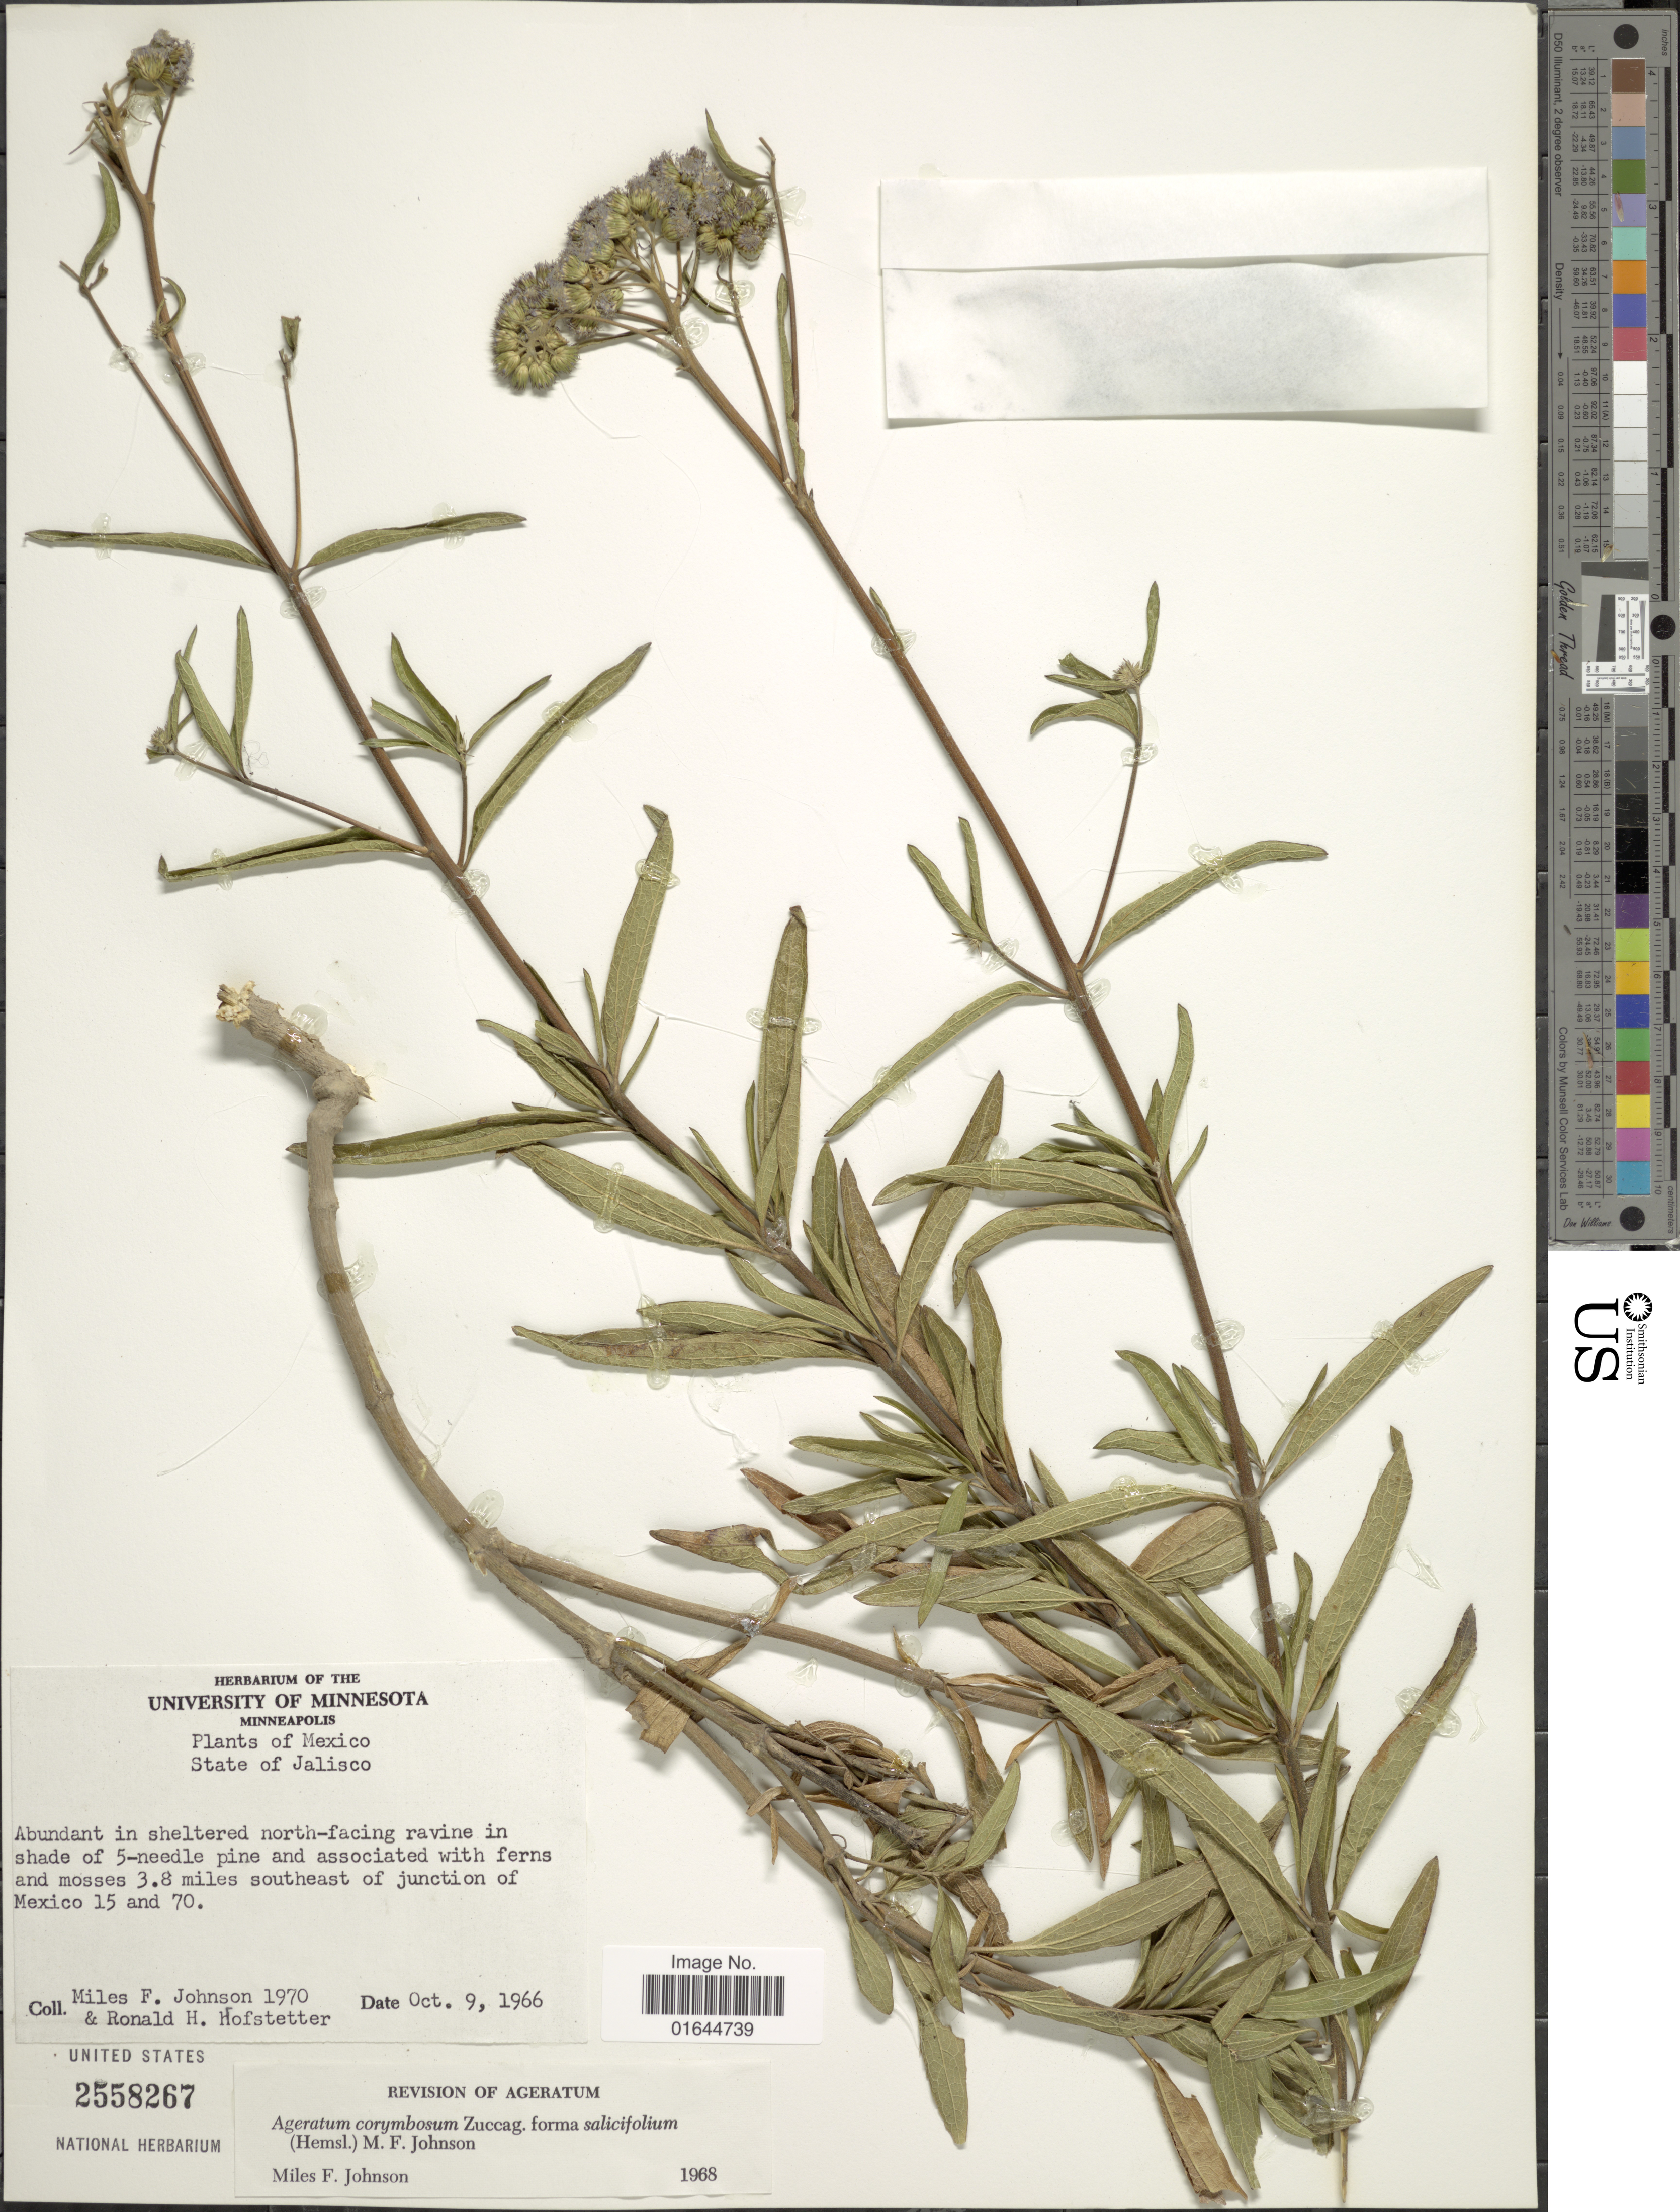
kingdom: Plantae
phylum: Tracheophyta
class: Magnoliopsida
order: Asterales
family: Asteraceae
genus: Ageratum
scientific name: Ageratum corymbosum f. salicifolium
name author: (Hemsl.) M.F. Johnson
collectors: M. F. Johnson & R. Hofstetter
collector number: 1970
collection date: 1966-10-09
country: Mexico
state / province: Jalisco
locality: Mexico, State of Jalisco, 3.8 miles southwest of junction of Mexico 15 and 70.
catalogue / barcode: US 2558267